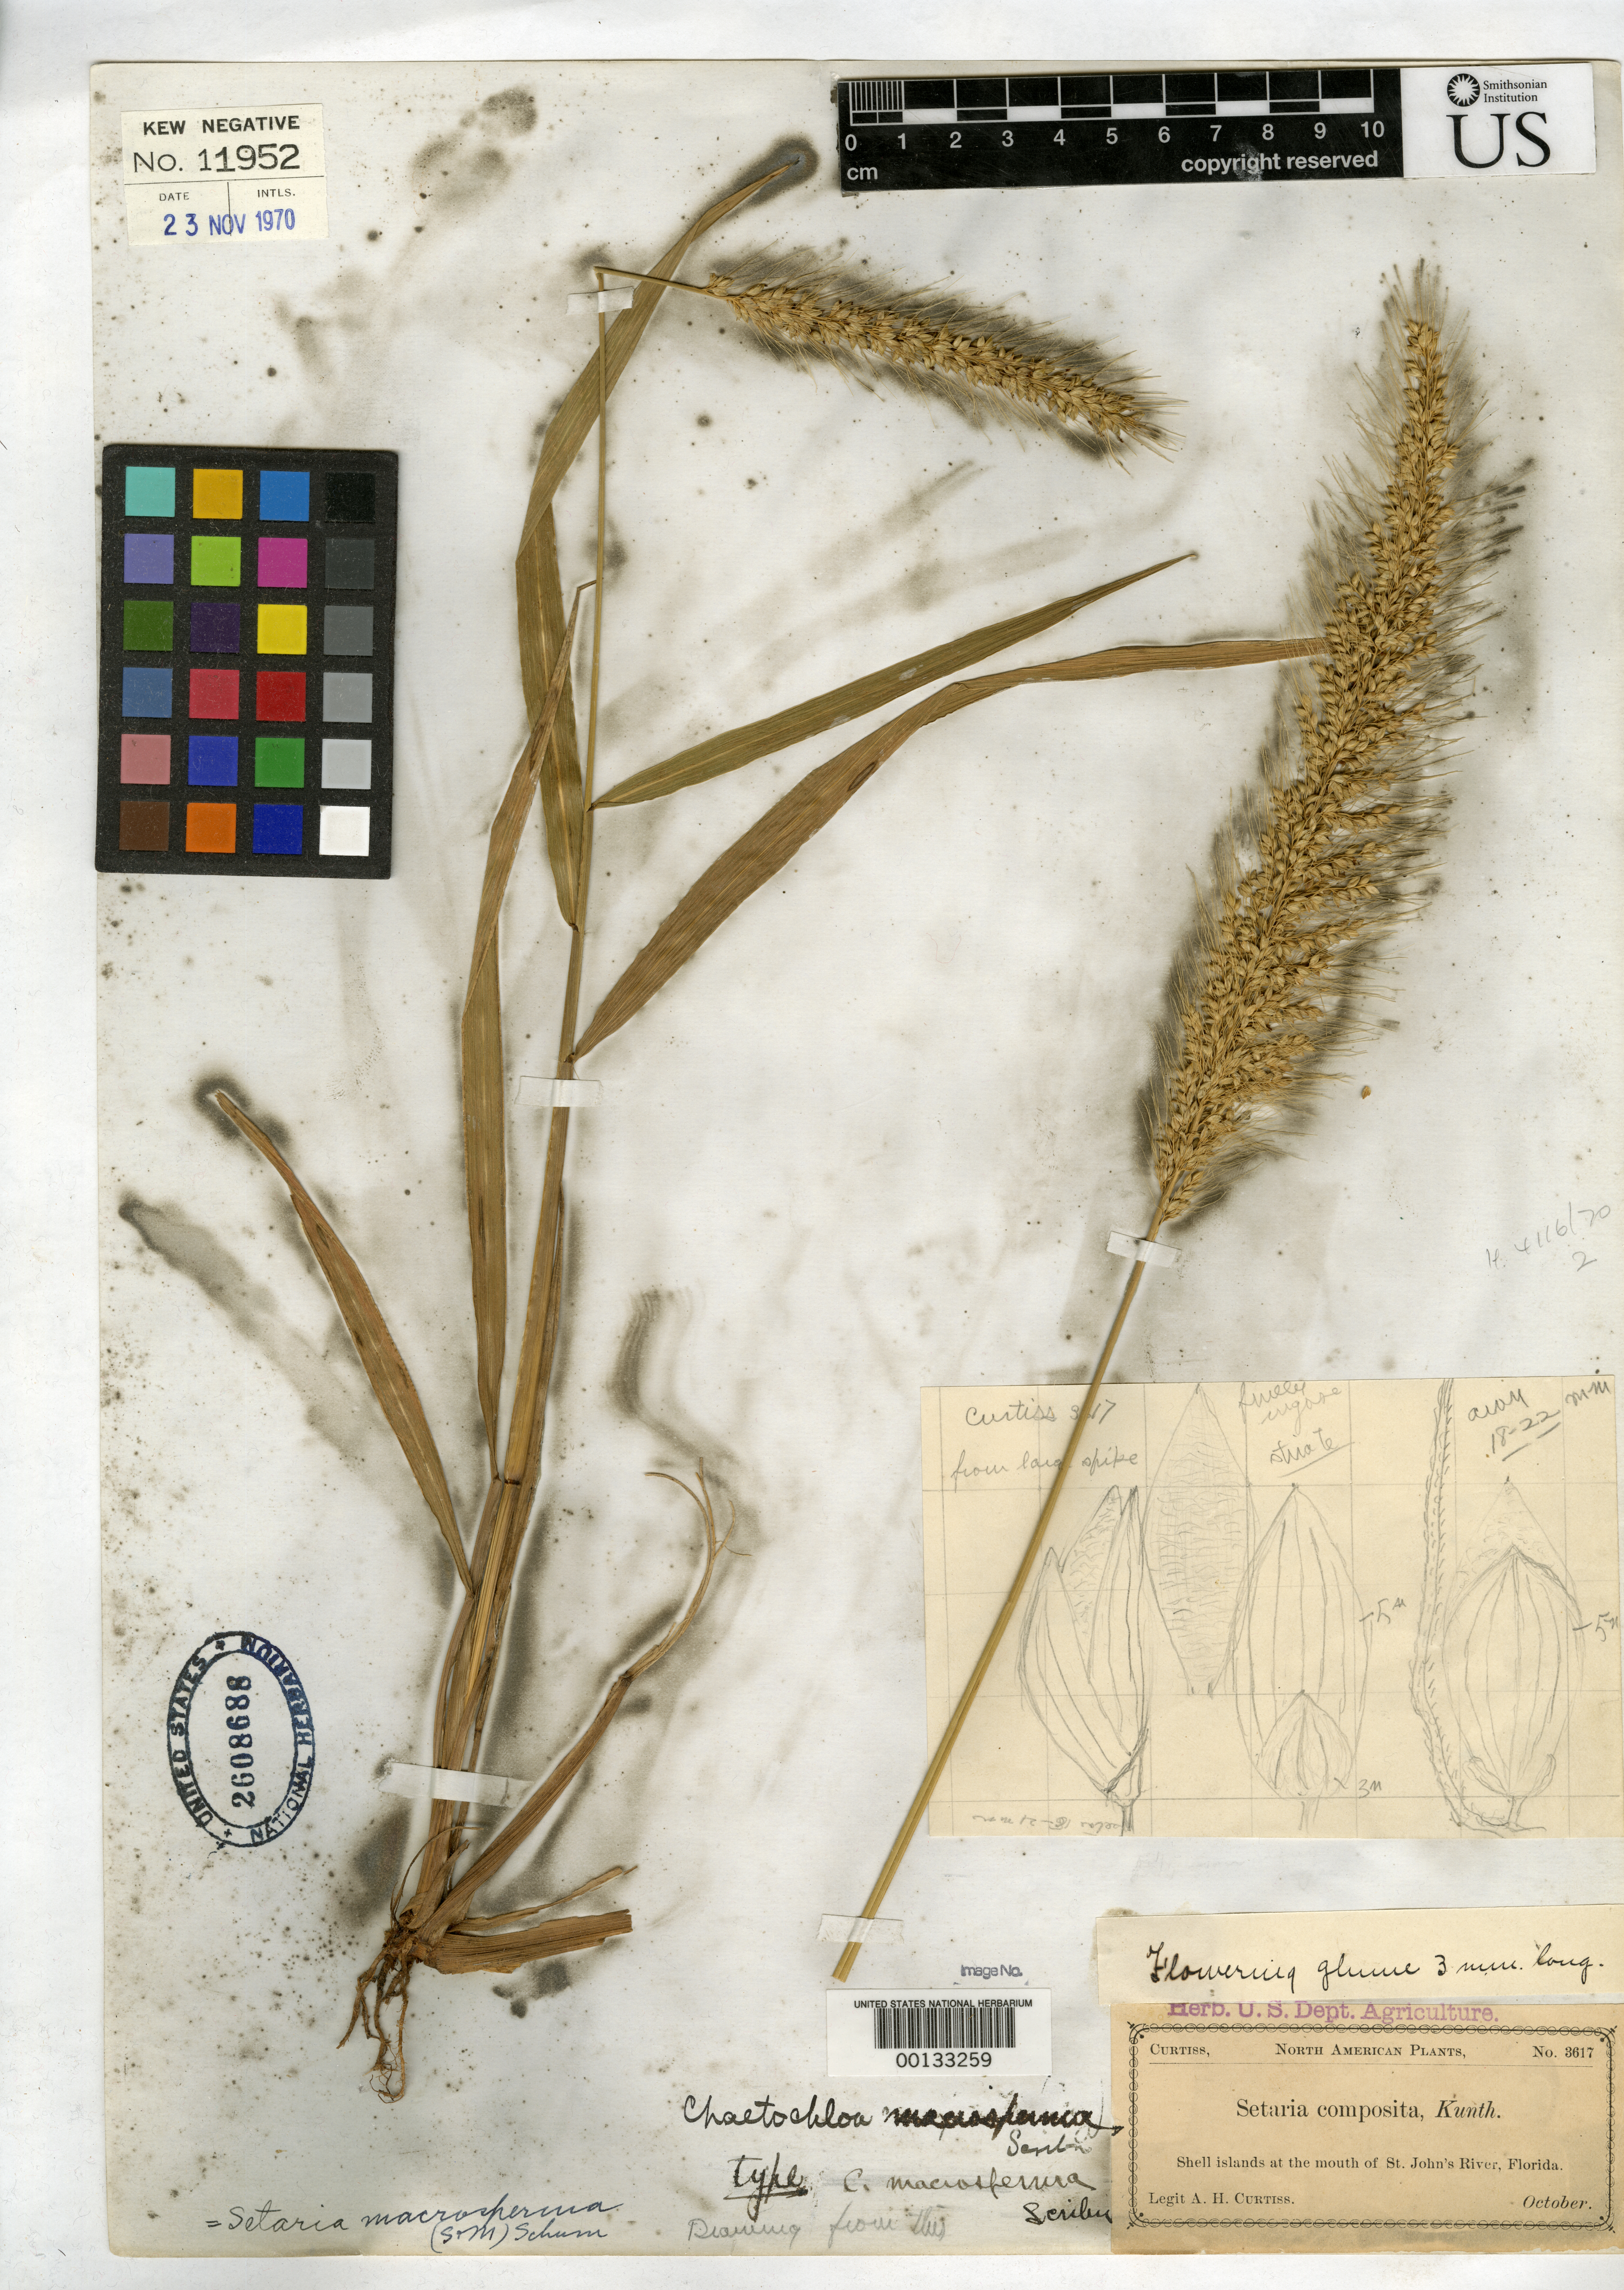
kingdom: Plantae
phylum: Tracheophyta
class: Liliopsida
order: Poales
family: Poaceae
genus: Chaetochloa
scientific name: Chaetochloa macrosperma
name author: Scribn. & Merr.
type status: Holotype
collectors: A. H. Curtiss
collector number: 3617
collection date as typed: Oct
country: United States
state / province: Florida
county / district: Brevard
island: Shell Island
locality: Mouth of St. John River.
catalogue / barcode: US 2608688